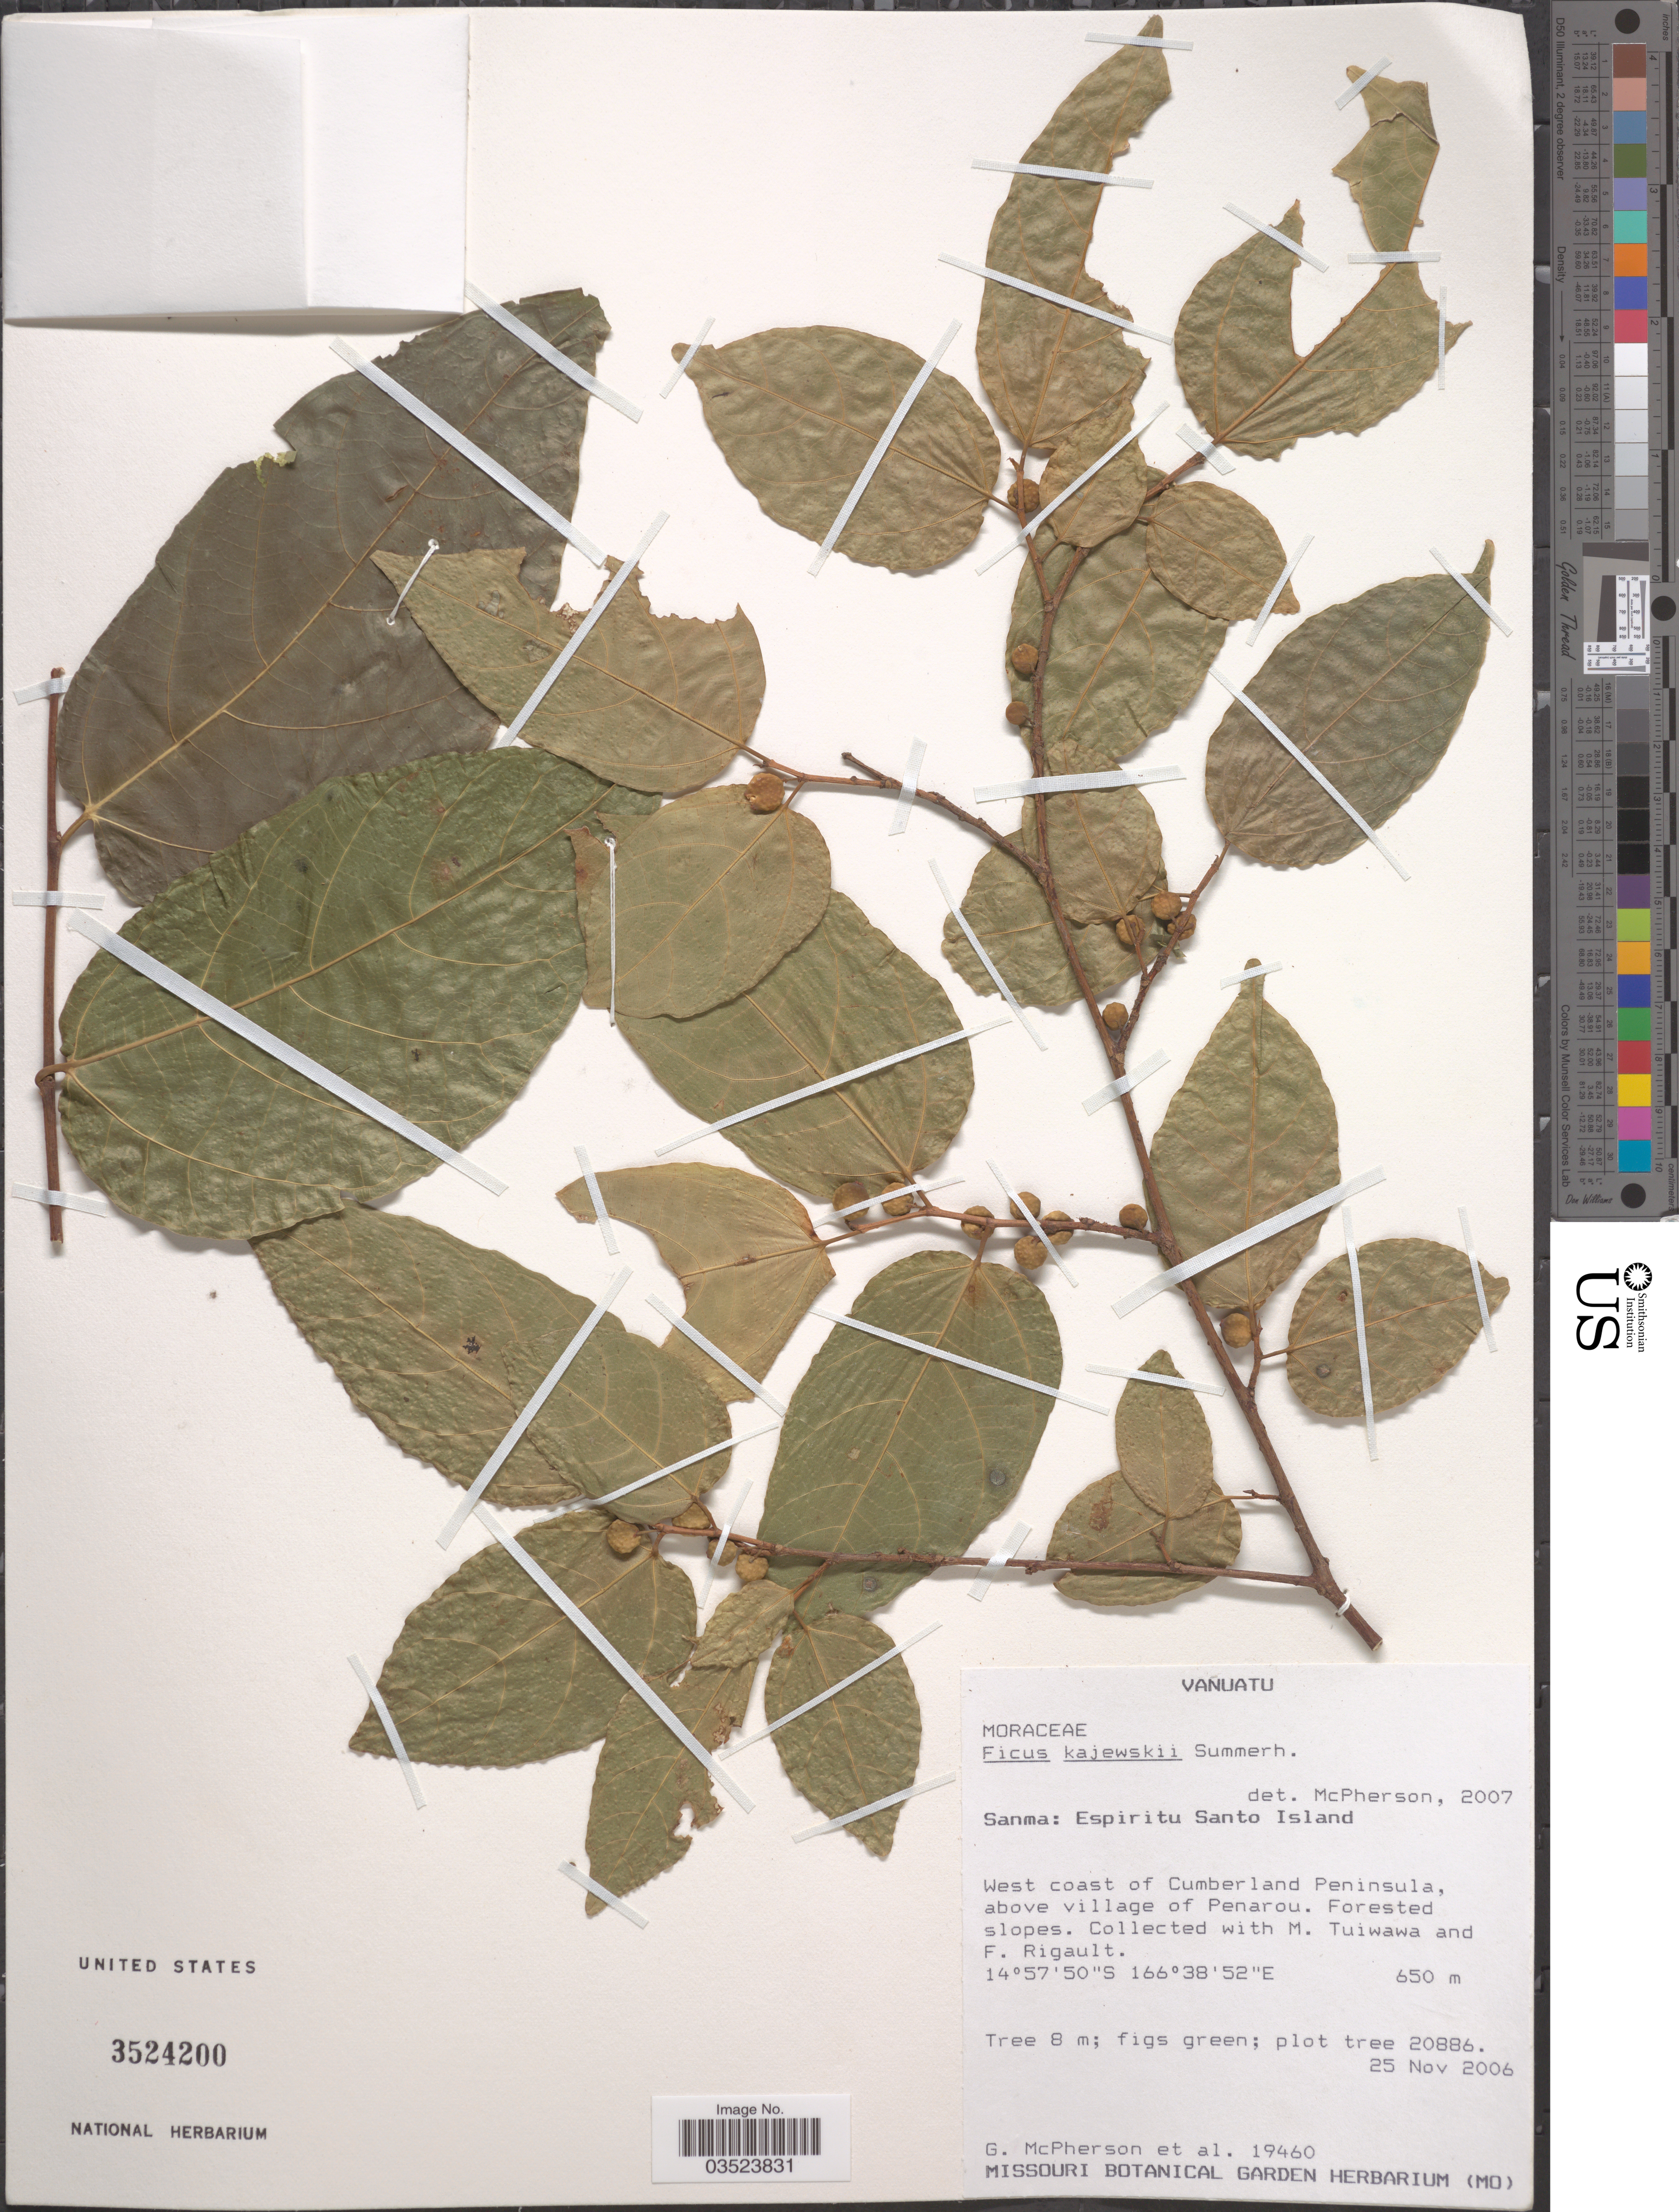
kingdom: Plantae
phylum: Tracheophyta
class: Magnoliopsida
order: Rosales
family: Moraceae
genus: Ficus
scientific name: Ficus kajewskii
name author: Summerh.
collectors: G. McPherson, M. Tuiwawa & F. Rigault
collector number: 19460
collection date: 2006-11-25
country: Vanuatu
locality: Sanma: Espiritu Santo Island. West coast of Cumberland Peninsula, above village of Penarou.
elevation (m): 650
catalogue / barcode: US 3524200